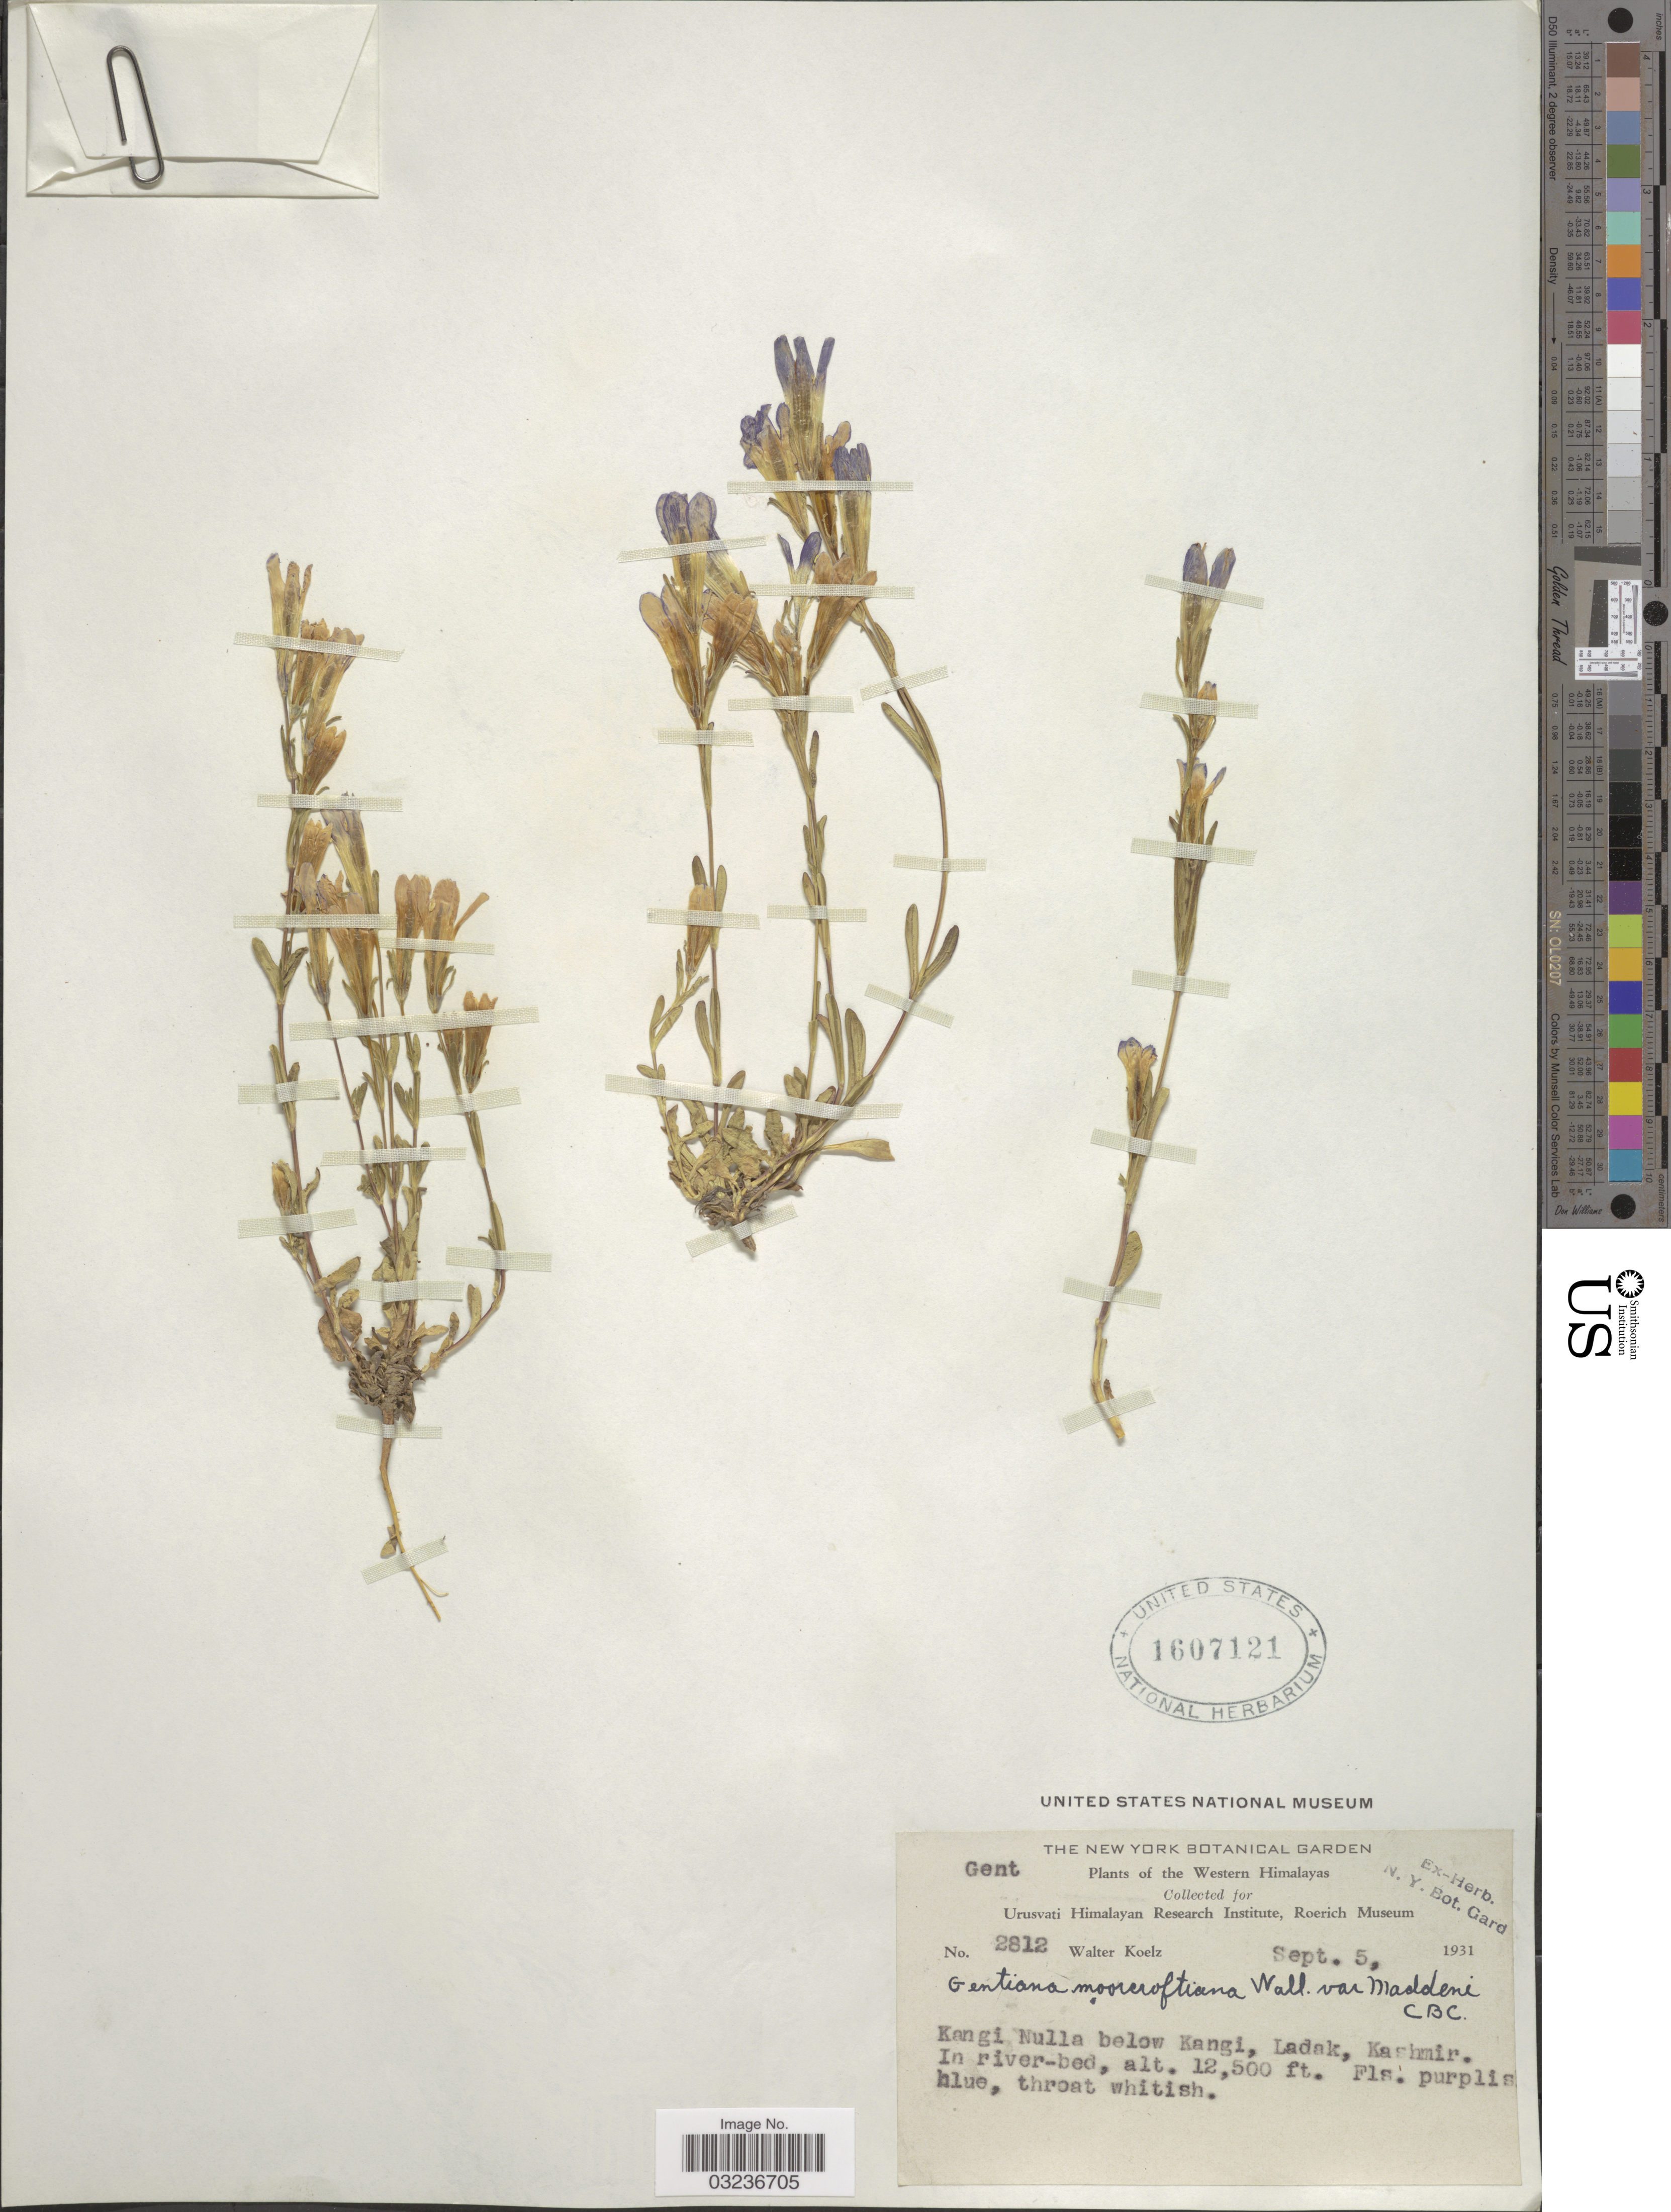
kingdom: Plantae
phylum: Tracheophyta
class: Magnoliopsida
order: Gentianales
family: Gentianaceae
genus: Gentiana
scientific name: Gentiana moorcroftiana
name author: Wall. ex G. Don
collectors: W. N. Koelz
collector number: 2812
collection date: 1931-09-05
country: India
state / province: Ladakh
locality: The Western Himalayas, Kangi Nulla below Kangi, Ladak, Kashmir, In river-bed.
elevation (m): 3810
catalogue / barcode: US 1607121